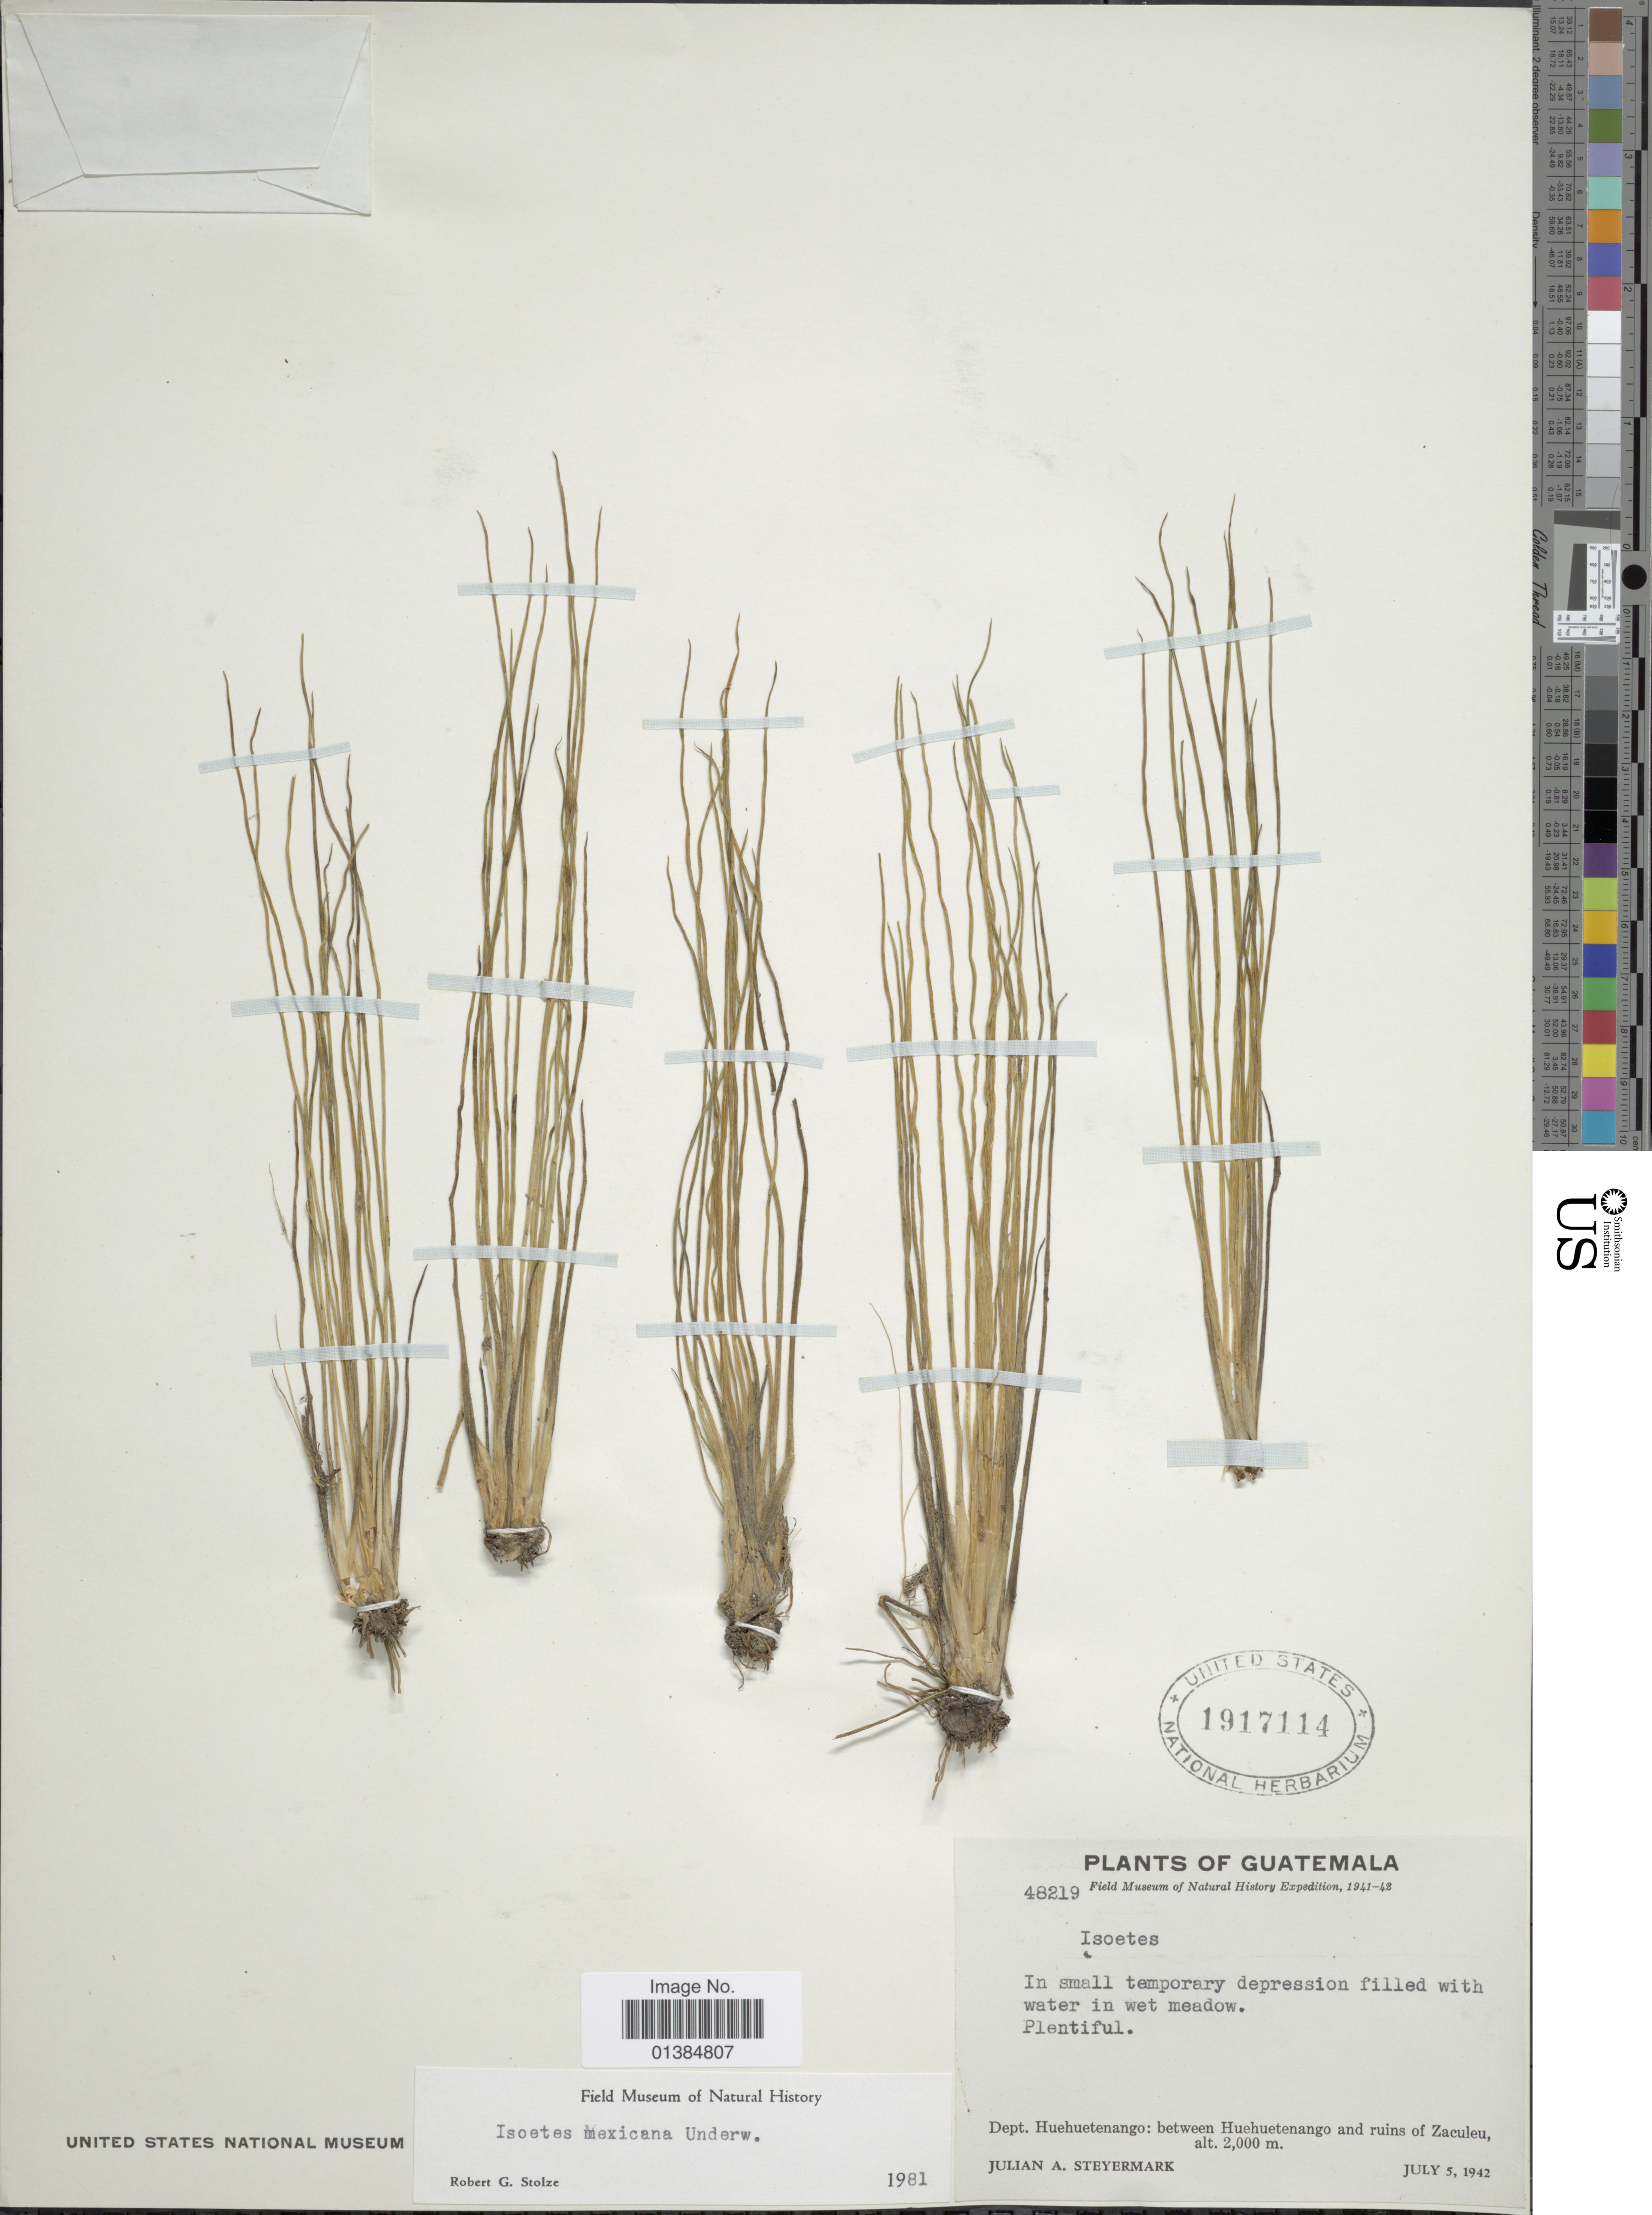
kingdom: Plantae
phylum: Tracheophyta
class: Lycopodiopsida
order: Isoetales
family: Isoetaceae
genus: Isoetes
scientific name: Isoetes mexicana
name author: Underw.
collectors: J. Steyermark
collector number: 48219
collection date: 1942-07-05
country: Guatemala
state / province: Huehuetenango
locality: Between Huehuetenango and ruins of Zaculeu.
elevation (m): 2000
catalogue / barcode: US 1917114